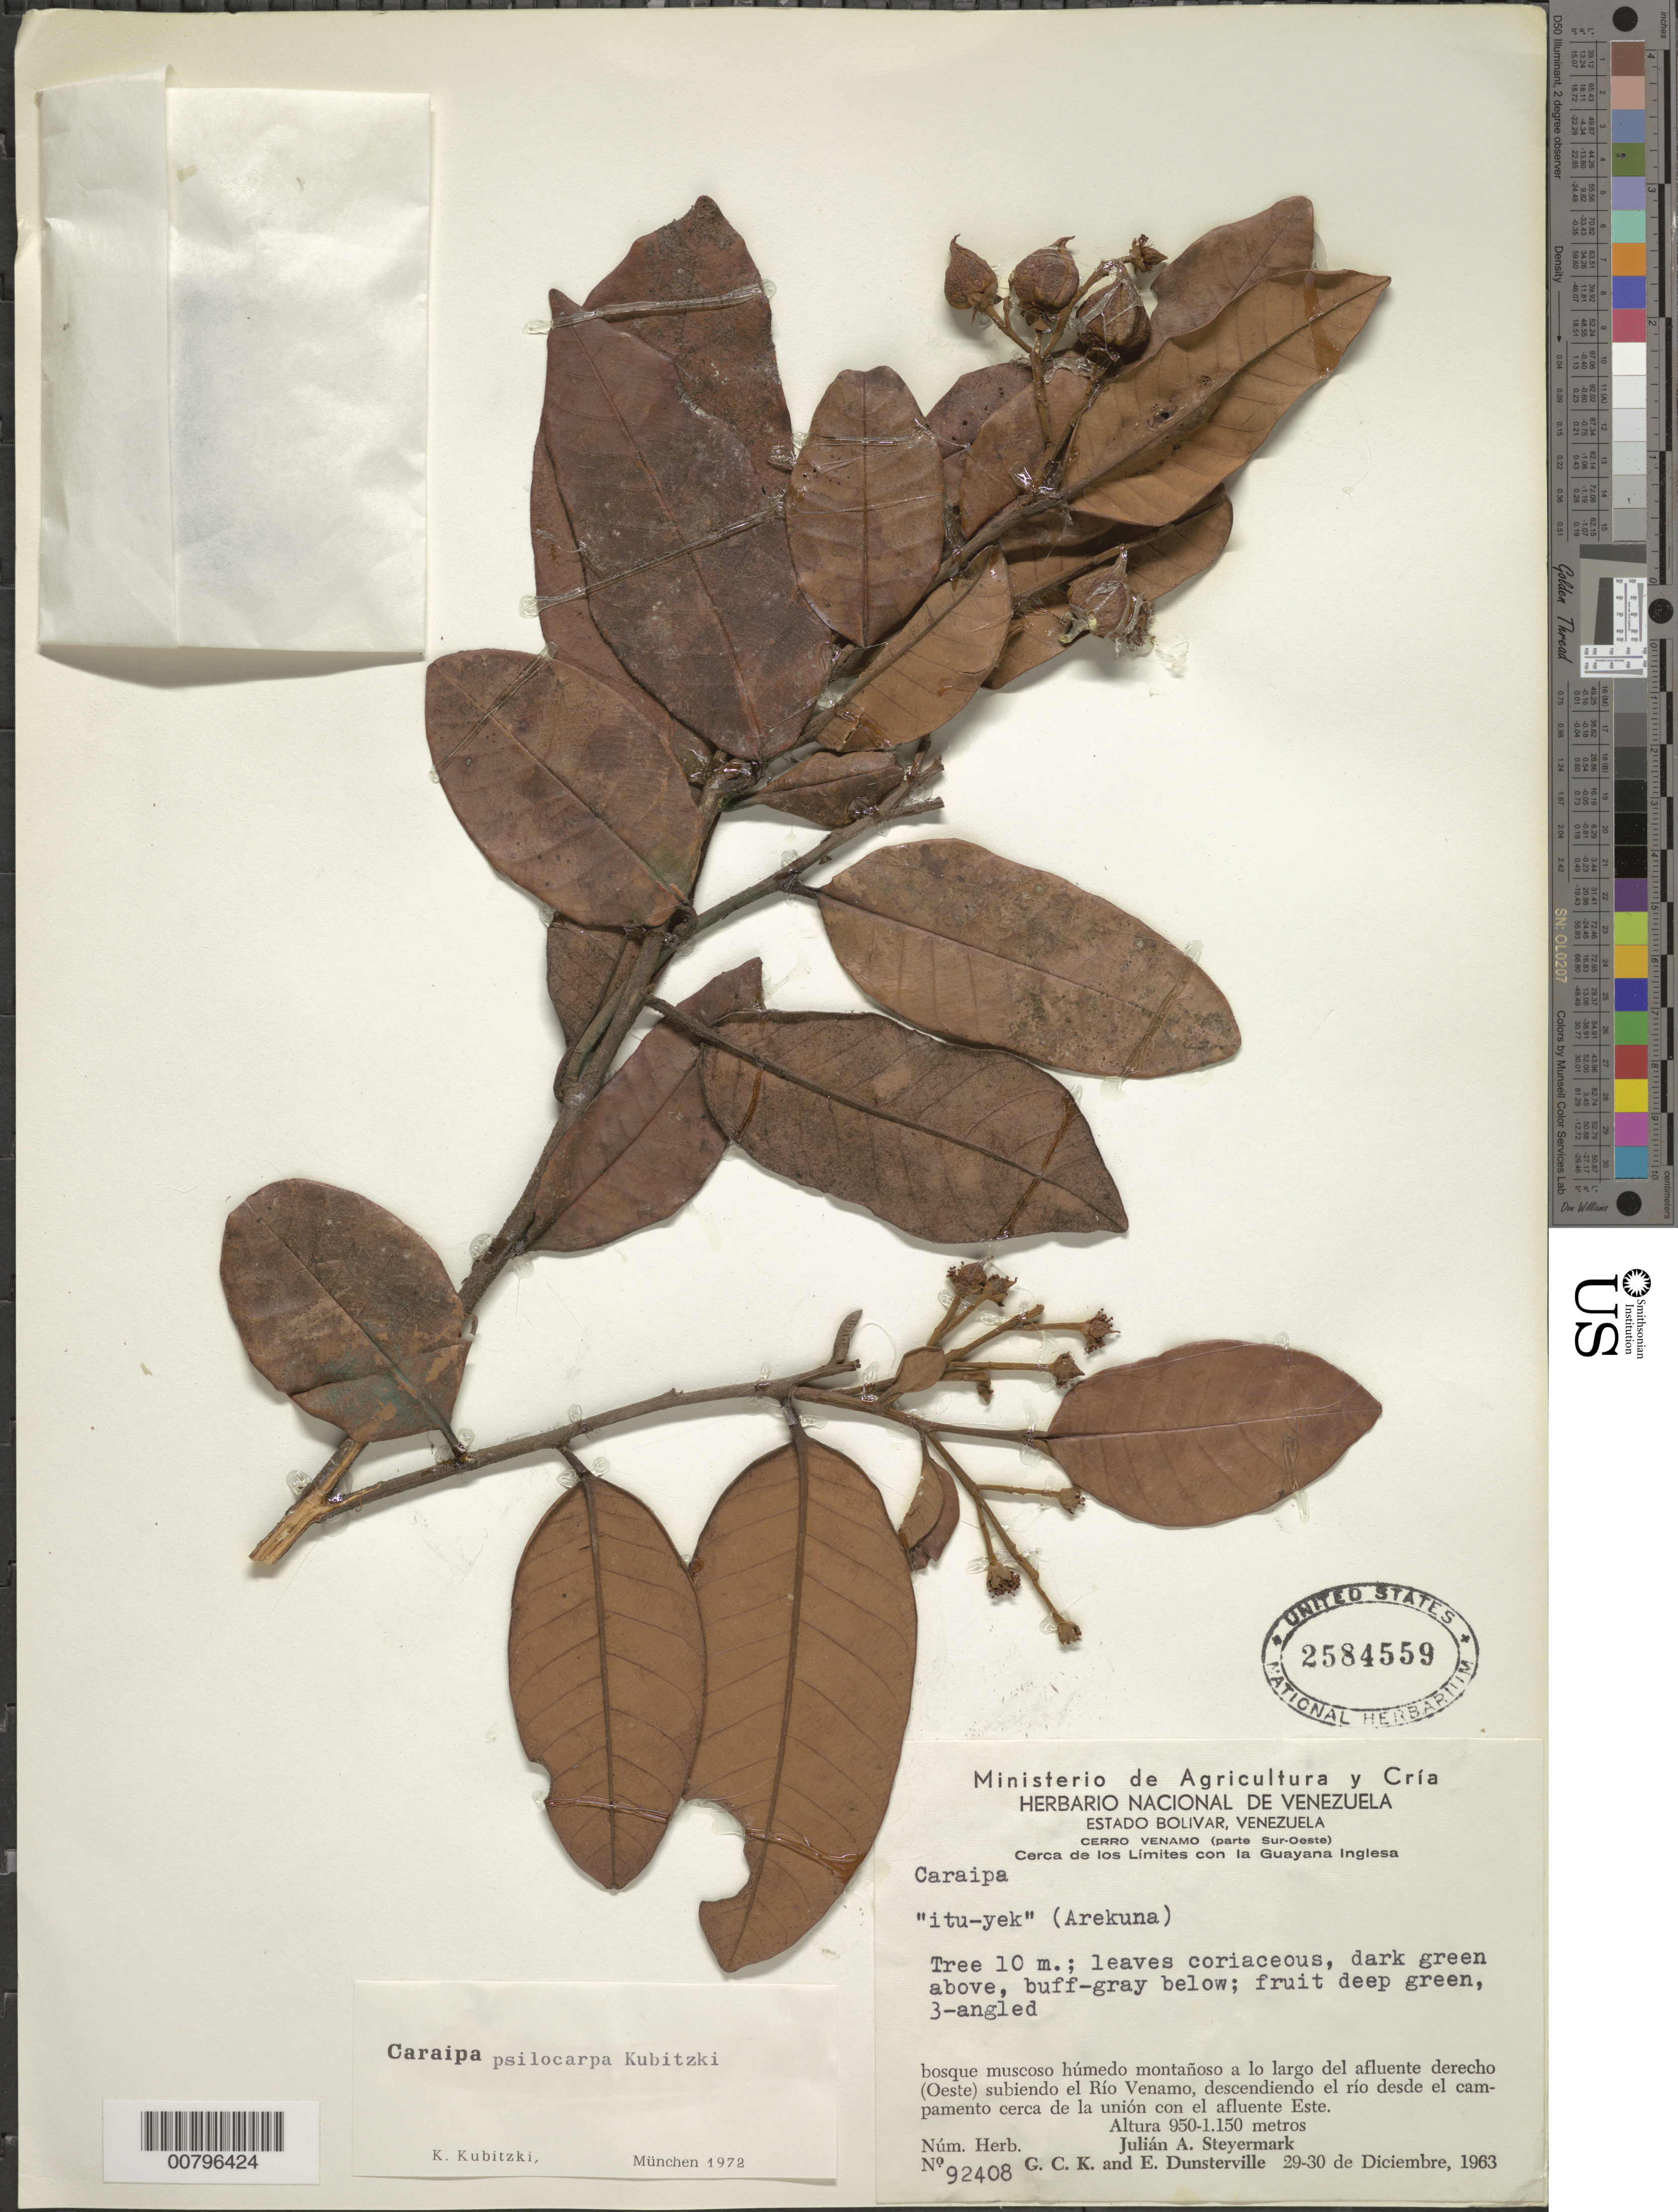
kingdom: Plantae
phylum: Tracheophyta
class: Magnoliopsida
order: Malpighiales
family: Calophyllaceae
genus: Caraipa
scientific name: Caraipa psilocarpa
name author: Kubitzki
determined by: (M) Universitat Munchen, Institut fur Systematische Botanik (GERMANY)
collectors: J. Steyermark, G. C. K. Dunsterville & E. Dunsterville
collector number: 92408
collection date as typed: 29-Dec-63 to 30-Dec-63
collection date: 1963-12-29/1963-12-30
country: Venezuela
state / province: Bolívar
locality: Cerro Venamo, SW part, Río Venamo, descendiendo el río desde el campamento cerca de la unión con el afluente Este. Cerca de los limites con la Guayana inglesa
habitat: Bosque muscoso humedo montanoso a lo largo del rio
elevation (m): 950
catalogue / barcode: US 2584559